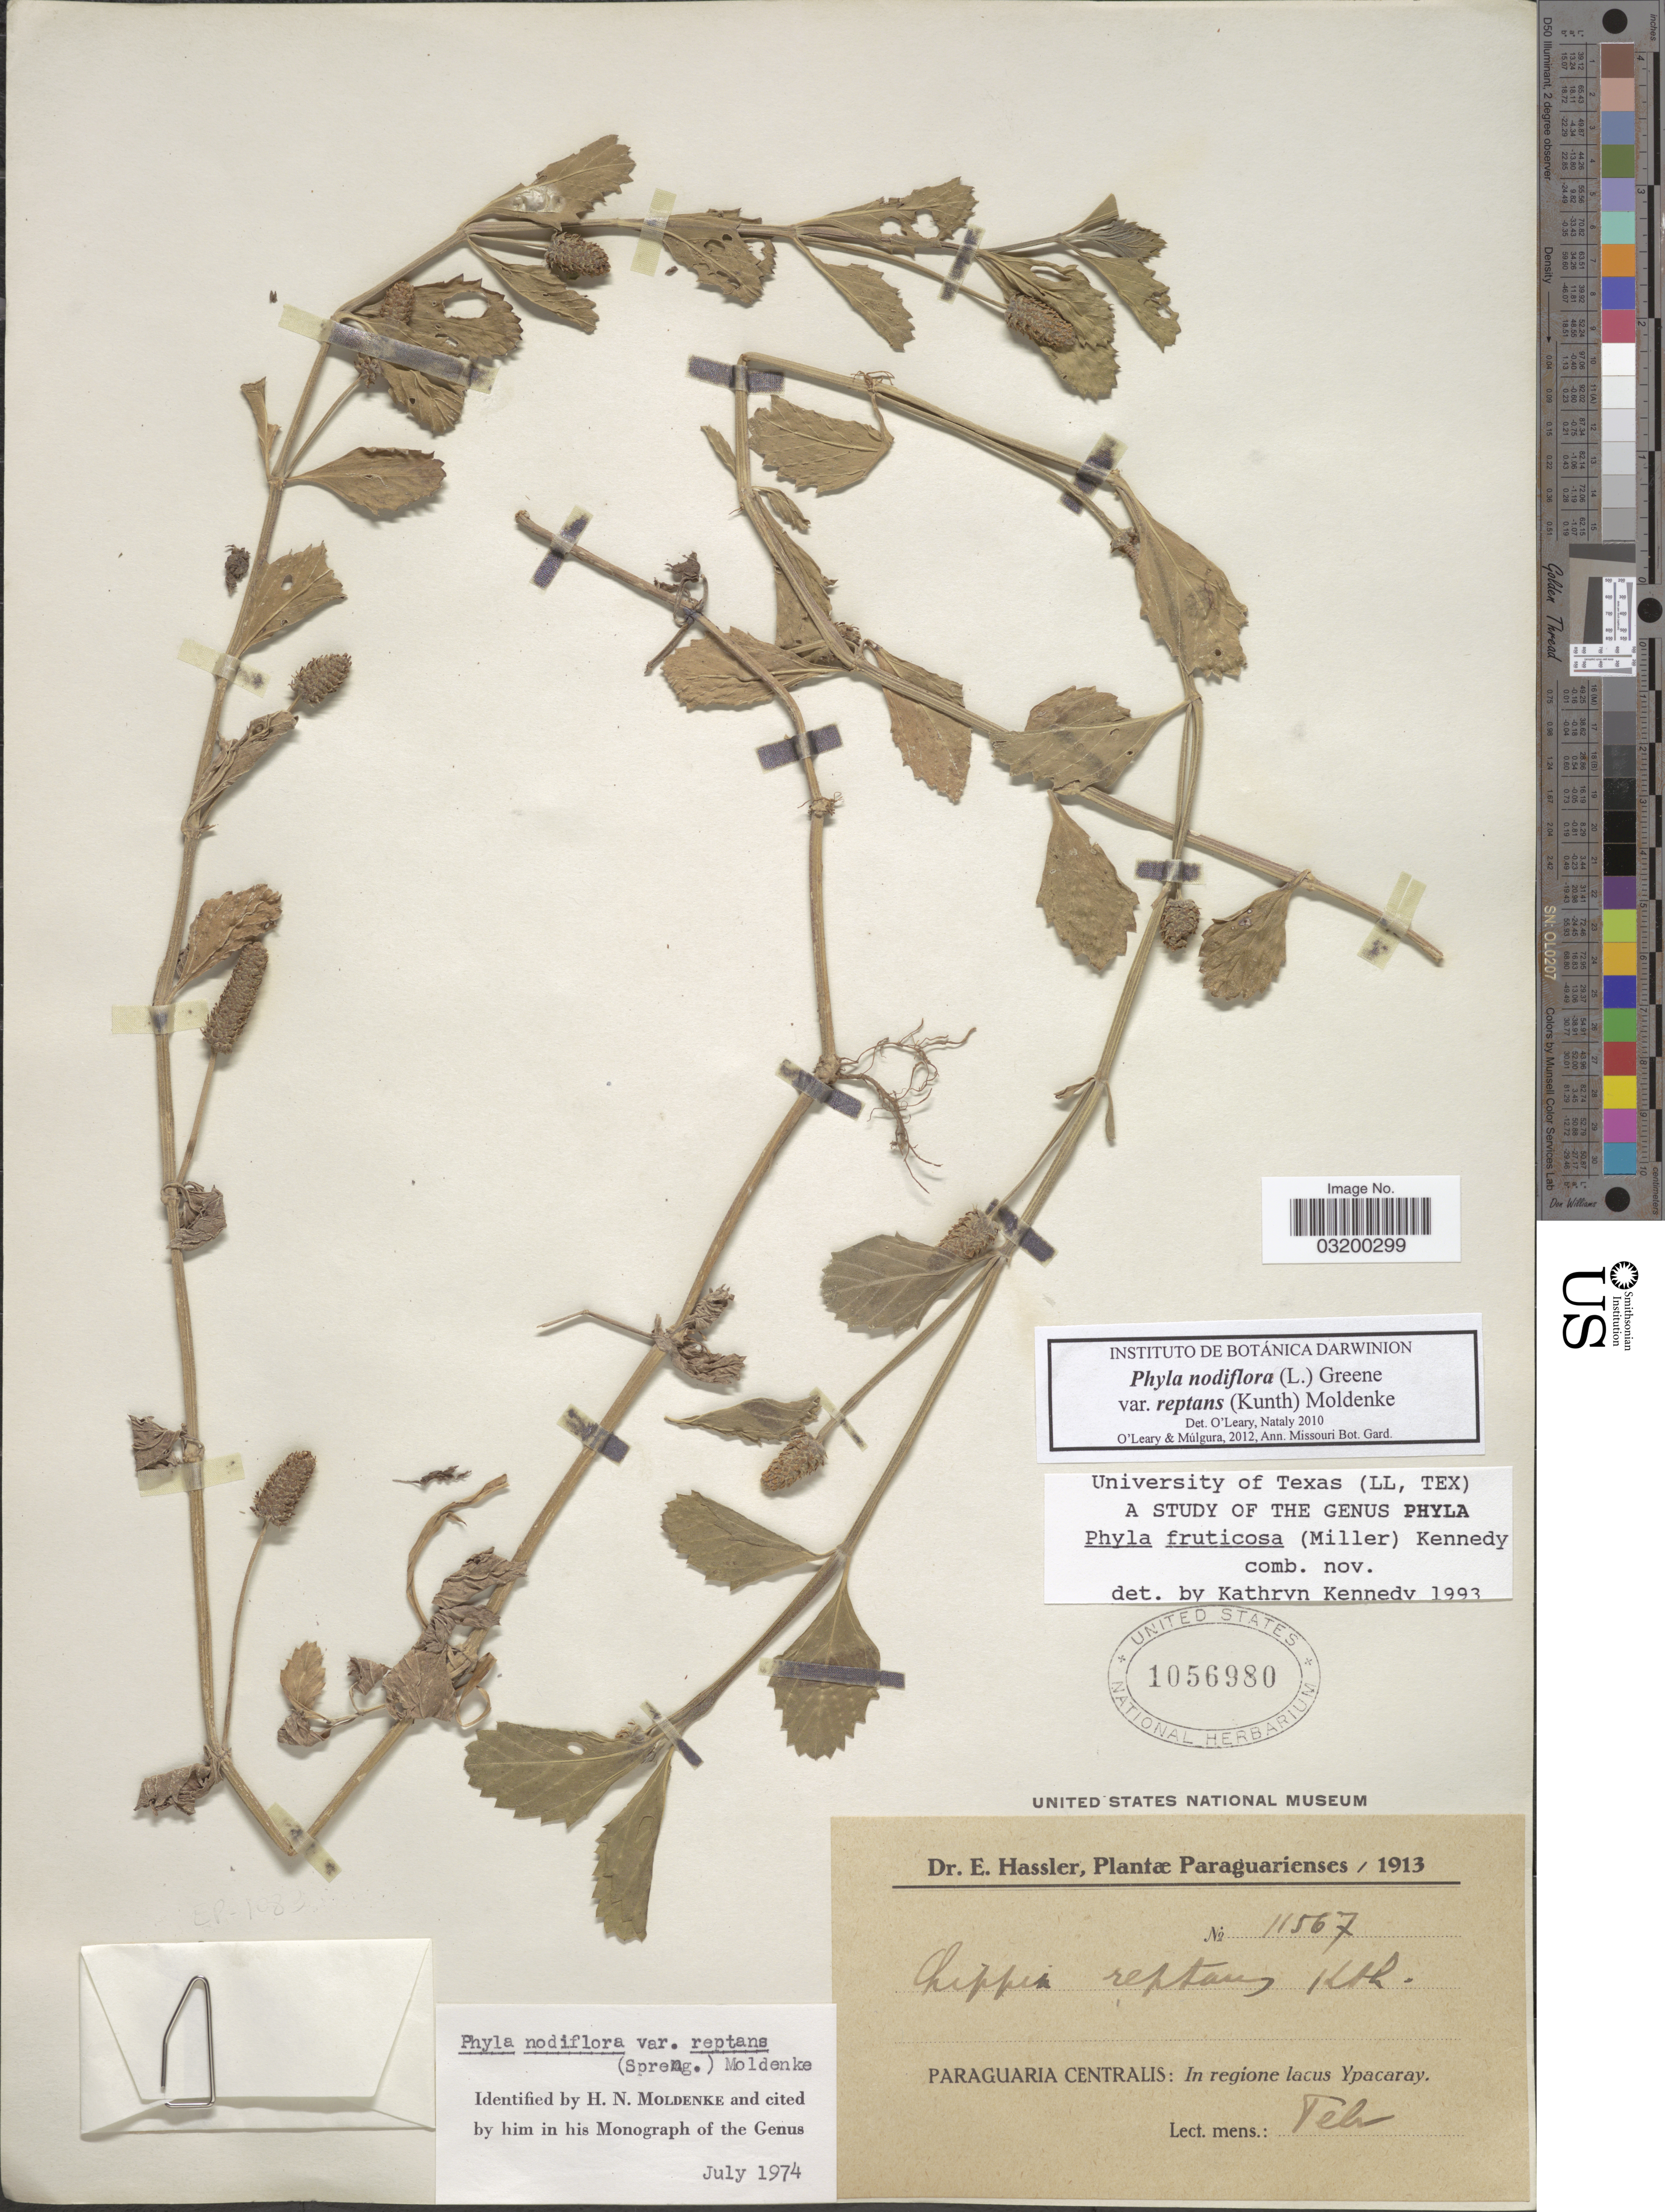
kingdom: Plantae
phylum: Tracheophyta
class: Magnoliopsida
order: Lamiales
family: Verbenaceae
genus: Phyla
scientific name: Phyla nodiflora var. reptans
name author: (Kunth) Moldenke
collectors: E. Hassler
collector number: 11567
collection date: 1913-02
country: Paraguay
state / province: Paraguari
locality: Paraguaria Centralis: In regione lacus Ypacaray.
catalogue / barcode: US 1056980